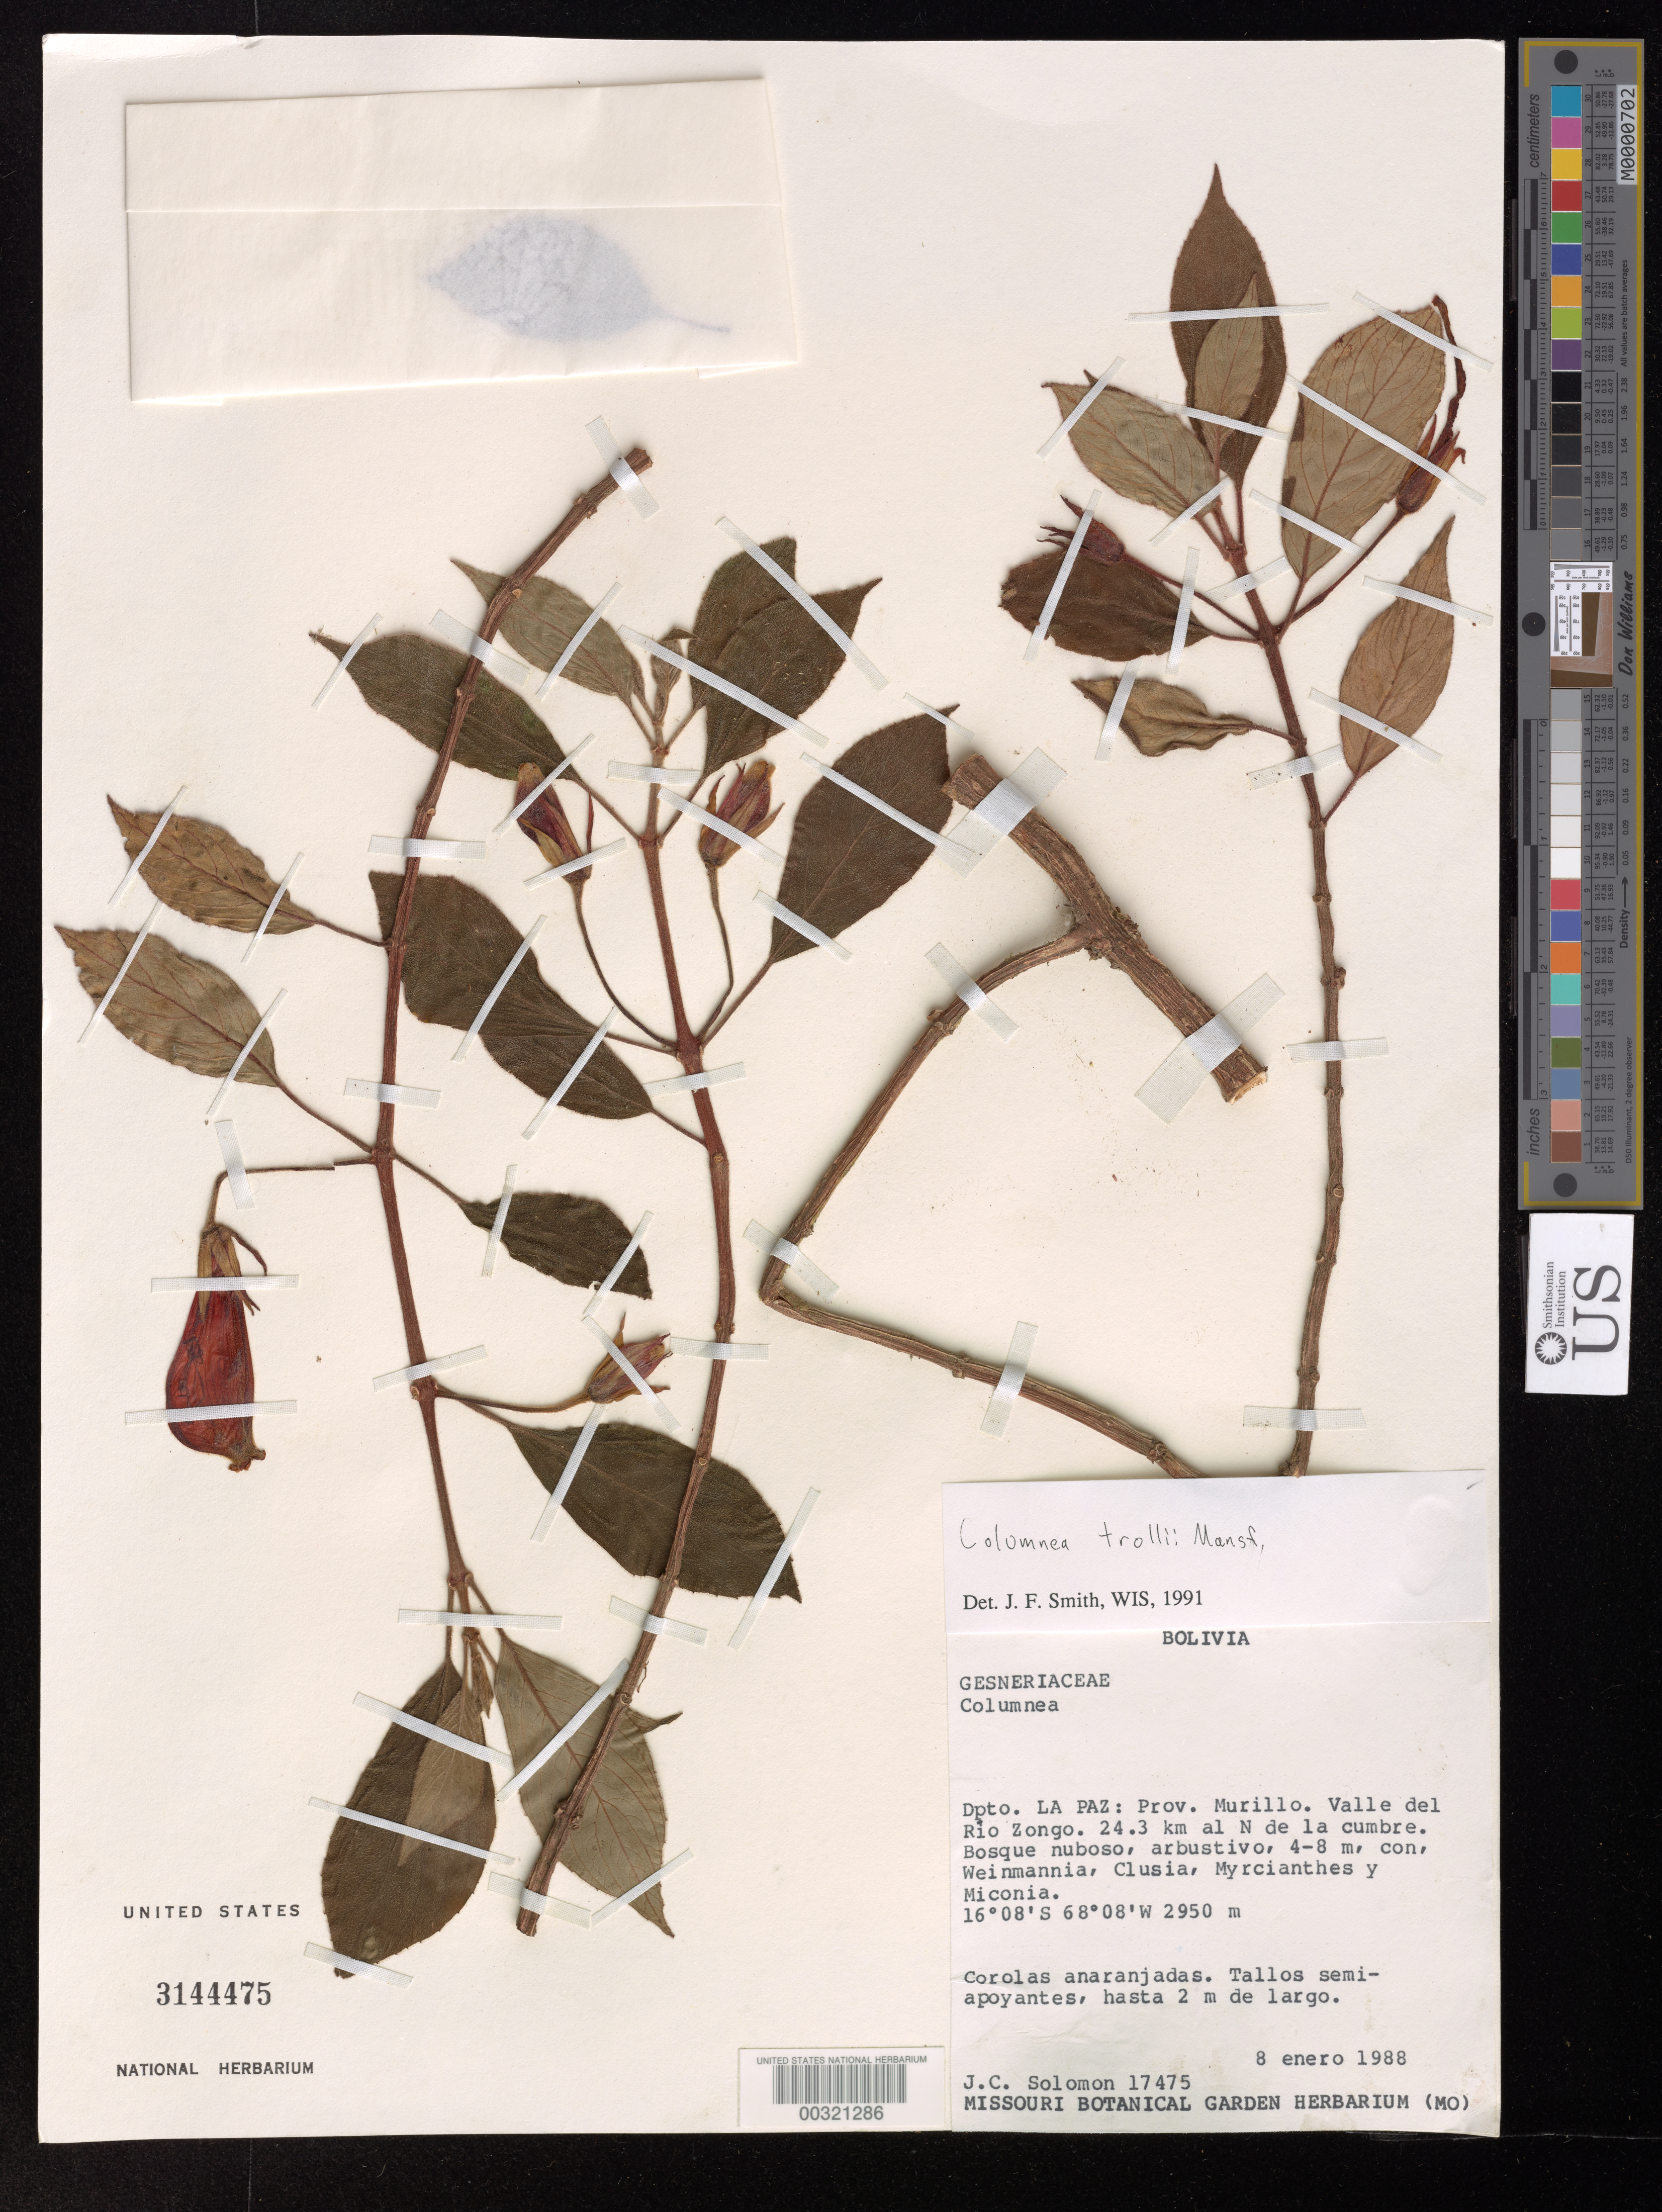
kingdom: Plantae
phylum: Tracheophyta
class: Magnoliopsida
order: Lamiales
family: Gesneriaceae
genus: Columnea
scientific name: Columnea trollii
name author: Mansf.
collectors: J. C. Solomon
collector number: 17475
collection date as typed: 08 Jan 1988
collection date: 1988-01-08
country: Bolivia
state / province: La Paz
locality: Prov. Murillo, Valle del Rio Zongo, 24.3 km N of the summit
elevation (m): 2950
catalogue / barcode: US 3144475